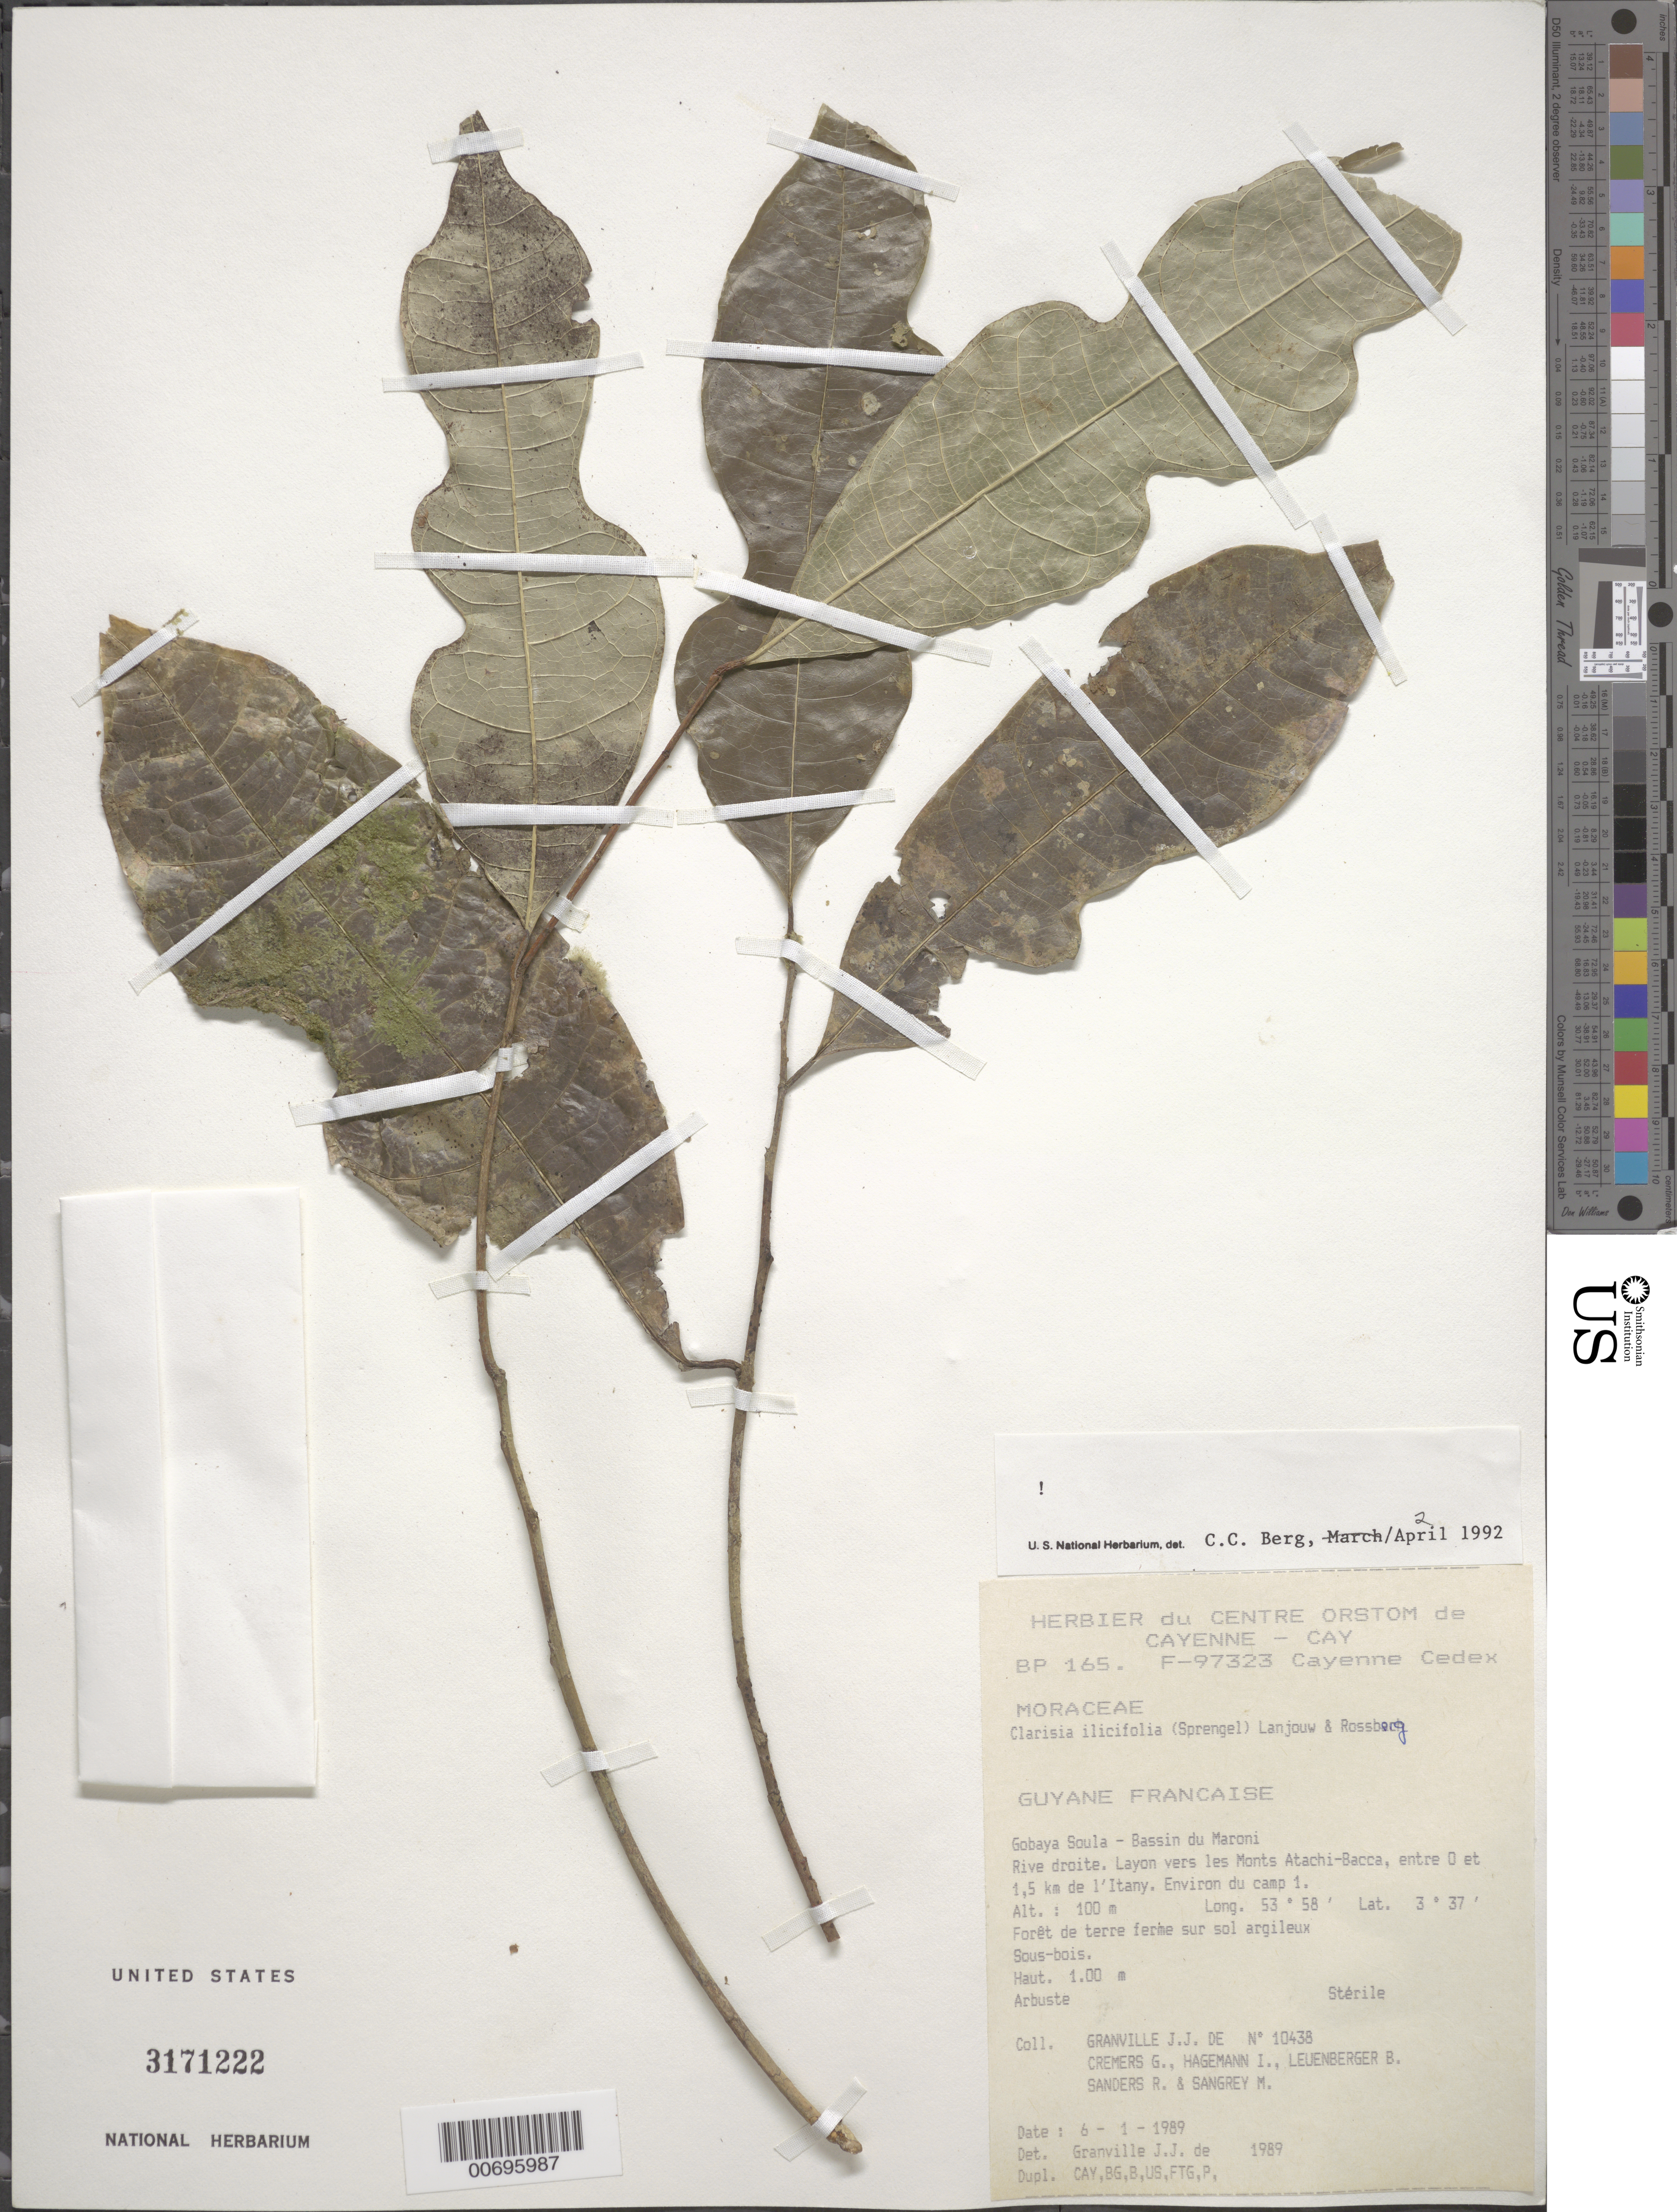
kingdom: Plantae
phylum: Tracheophyta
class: Magnoliopsida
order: Rosales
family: Moraceae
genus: Clarisia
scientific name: Clarisia ilicifolia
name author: (Spreng.) Lanj. & Rossberg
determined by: Granville, J. J. de, (CAY), Institut de Recherche pour le Developpement (IRD) (FRENCH GUIANA)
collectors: J.-J. de Granville, G. Cremers, J. Hagemann, B. E. Leuenberger & M. S. Sangrey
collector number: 10438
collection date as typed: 6-Jan-89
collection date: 1989-01-06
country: French Guiana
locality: Gobaya Soula, Bassin du Maroni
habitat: Forêt de terre ferme sur sol argileux.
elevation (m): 100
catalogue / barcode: US 3171222